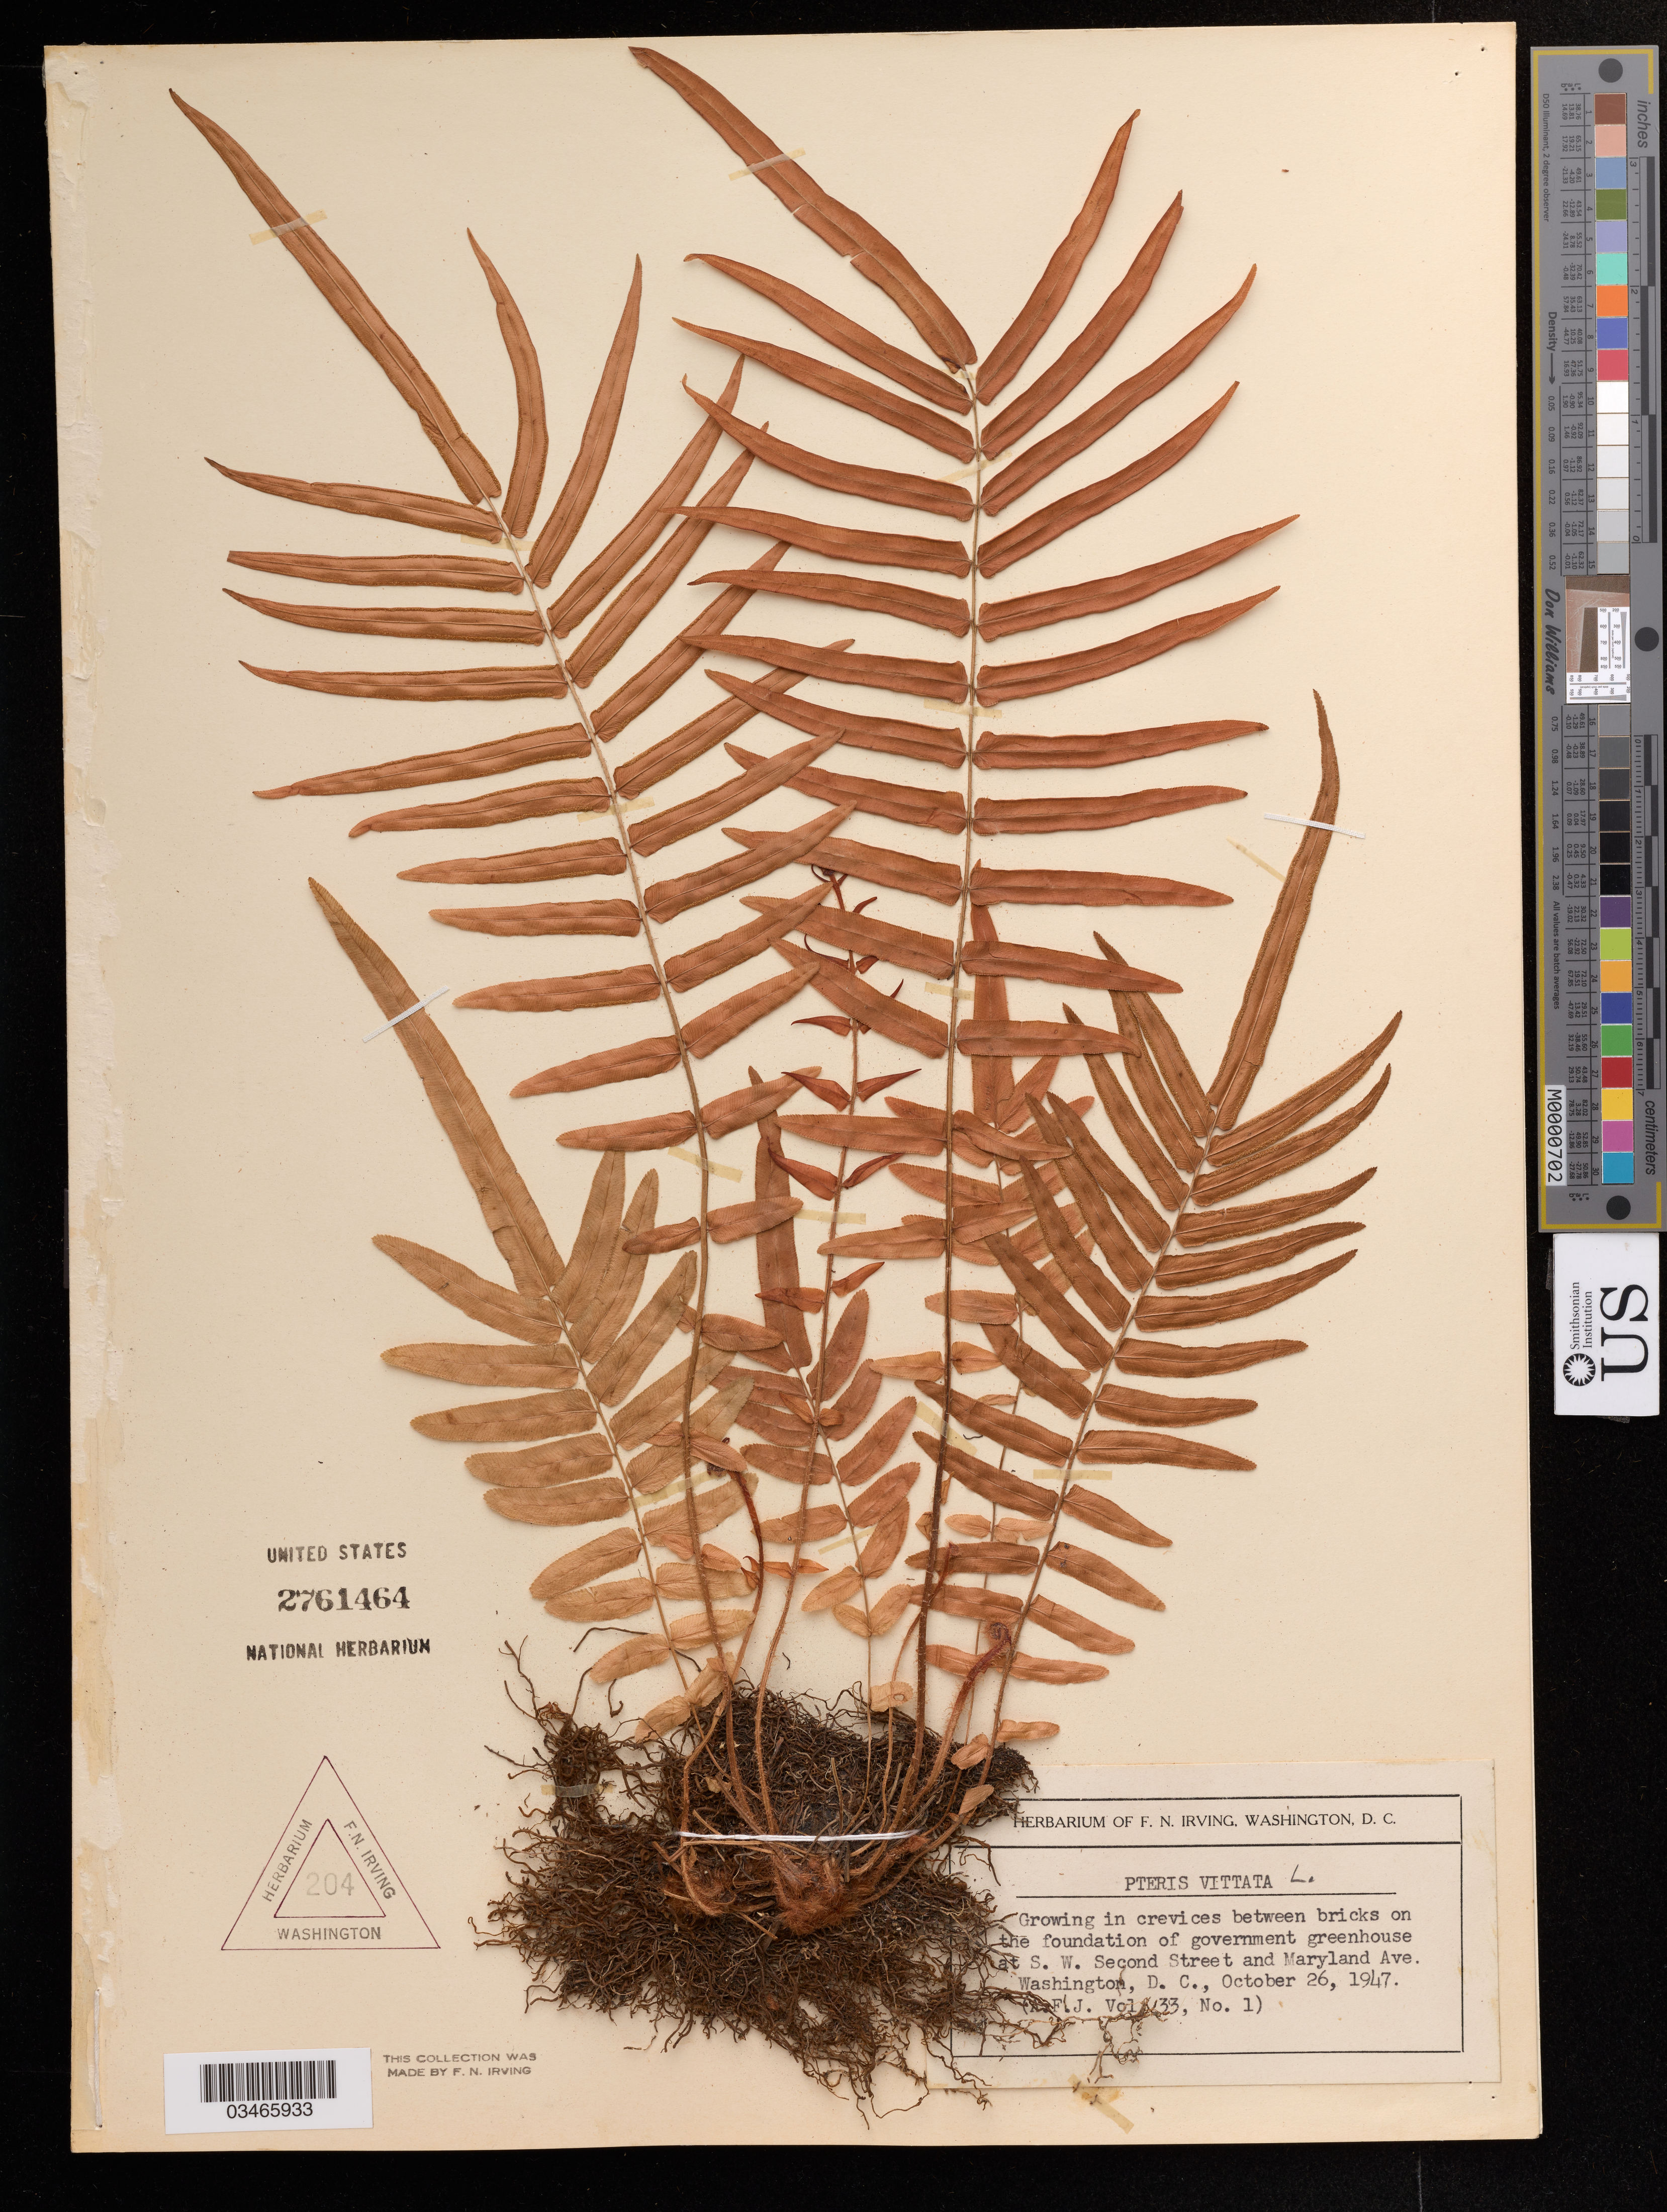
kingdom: Plantae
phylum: Tracheophyta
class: Polypodiopsida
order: Polypodiales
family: Pteridaceae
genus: Pteris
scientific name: Pteris vittata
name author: L.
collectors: ex herb. F.N. Irving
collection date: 1947-10-26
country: United States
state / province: Washington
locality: Growing in crevices between bricks on the foundation of government greenhouse at S.W. Second Street and Maryland Ave.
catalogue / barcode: US 2761464